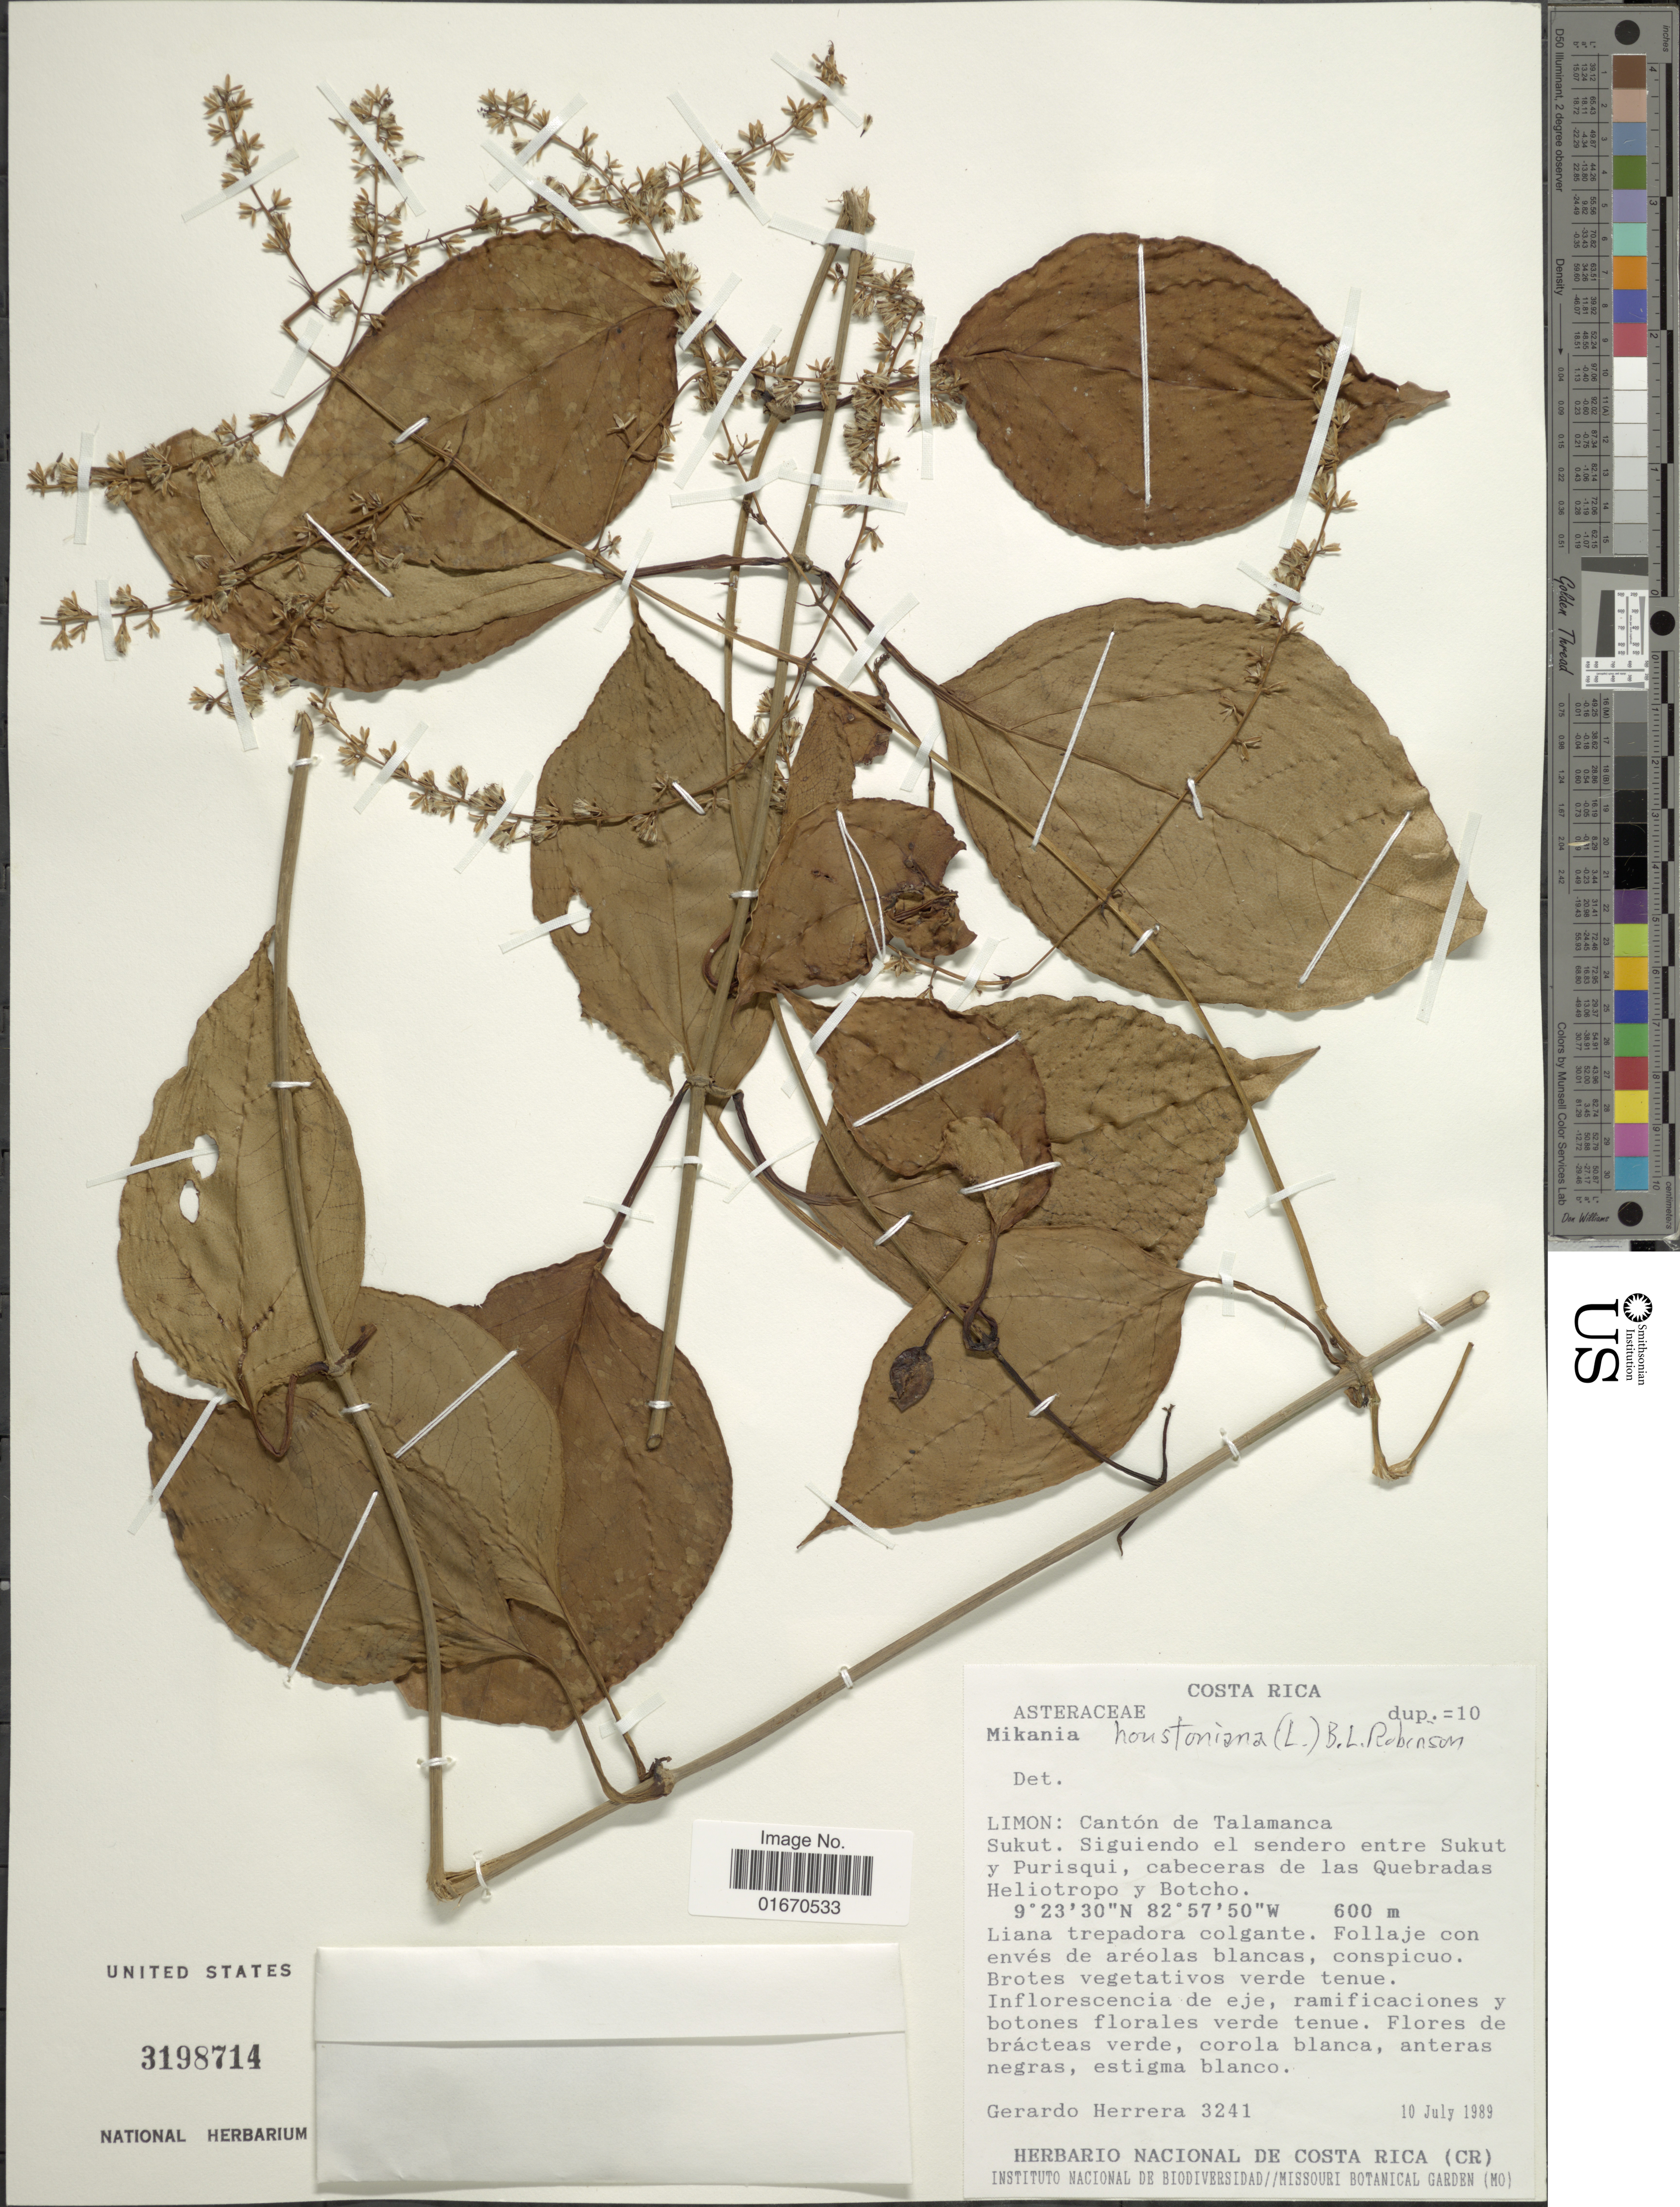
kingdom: Plantae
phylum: Tracheophyta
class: Magnoliopsida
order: Asterales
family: Asteraceae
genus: Mikania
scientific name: Mikania houstoniana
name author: (L.) B.L. Rob.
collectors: G. Herrera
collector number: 3241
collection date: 1989-07-10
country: Costa Rica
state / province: Limón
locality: Canton de Talamanca, Sukut, Siguiendo el sendero entre Sukut y Purisqui, cabeceras de las Quebradas Heliotropo y Botcho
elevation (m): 600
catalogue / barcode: US 3198714